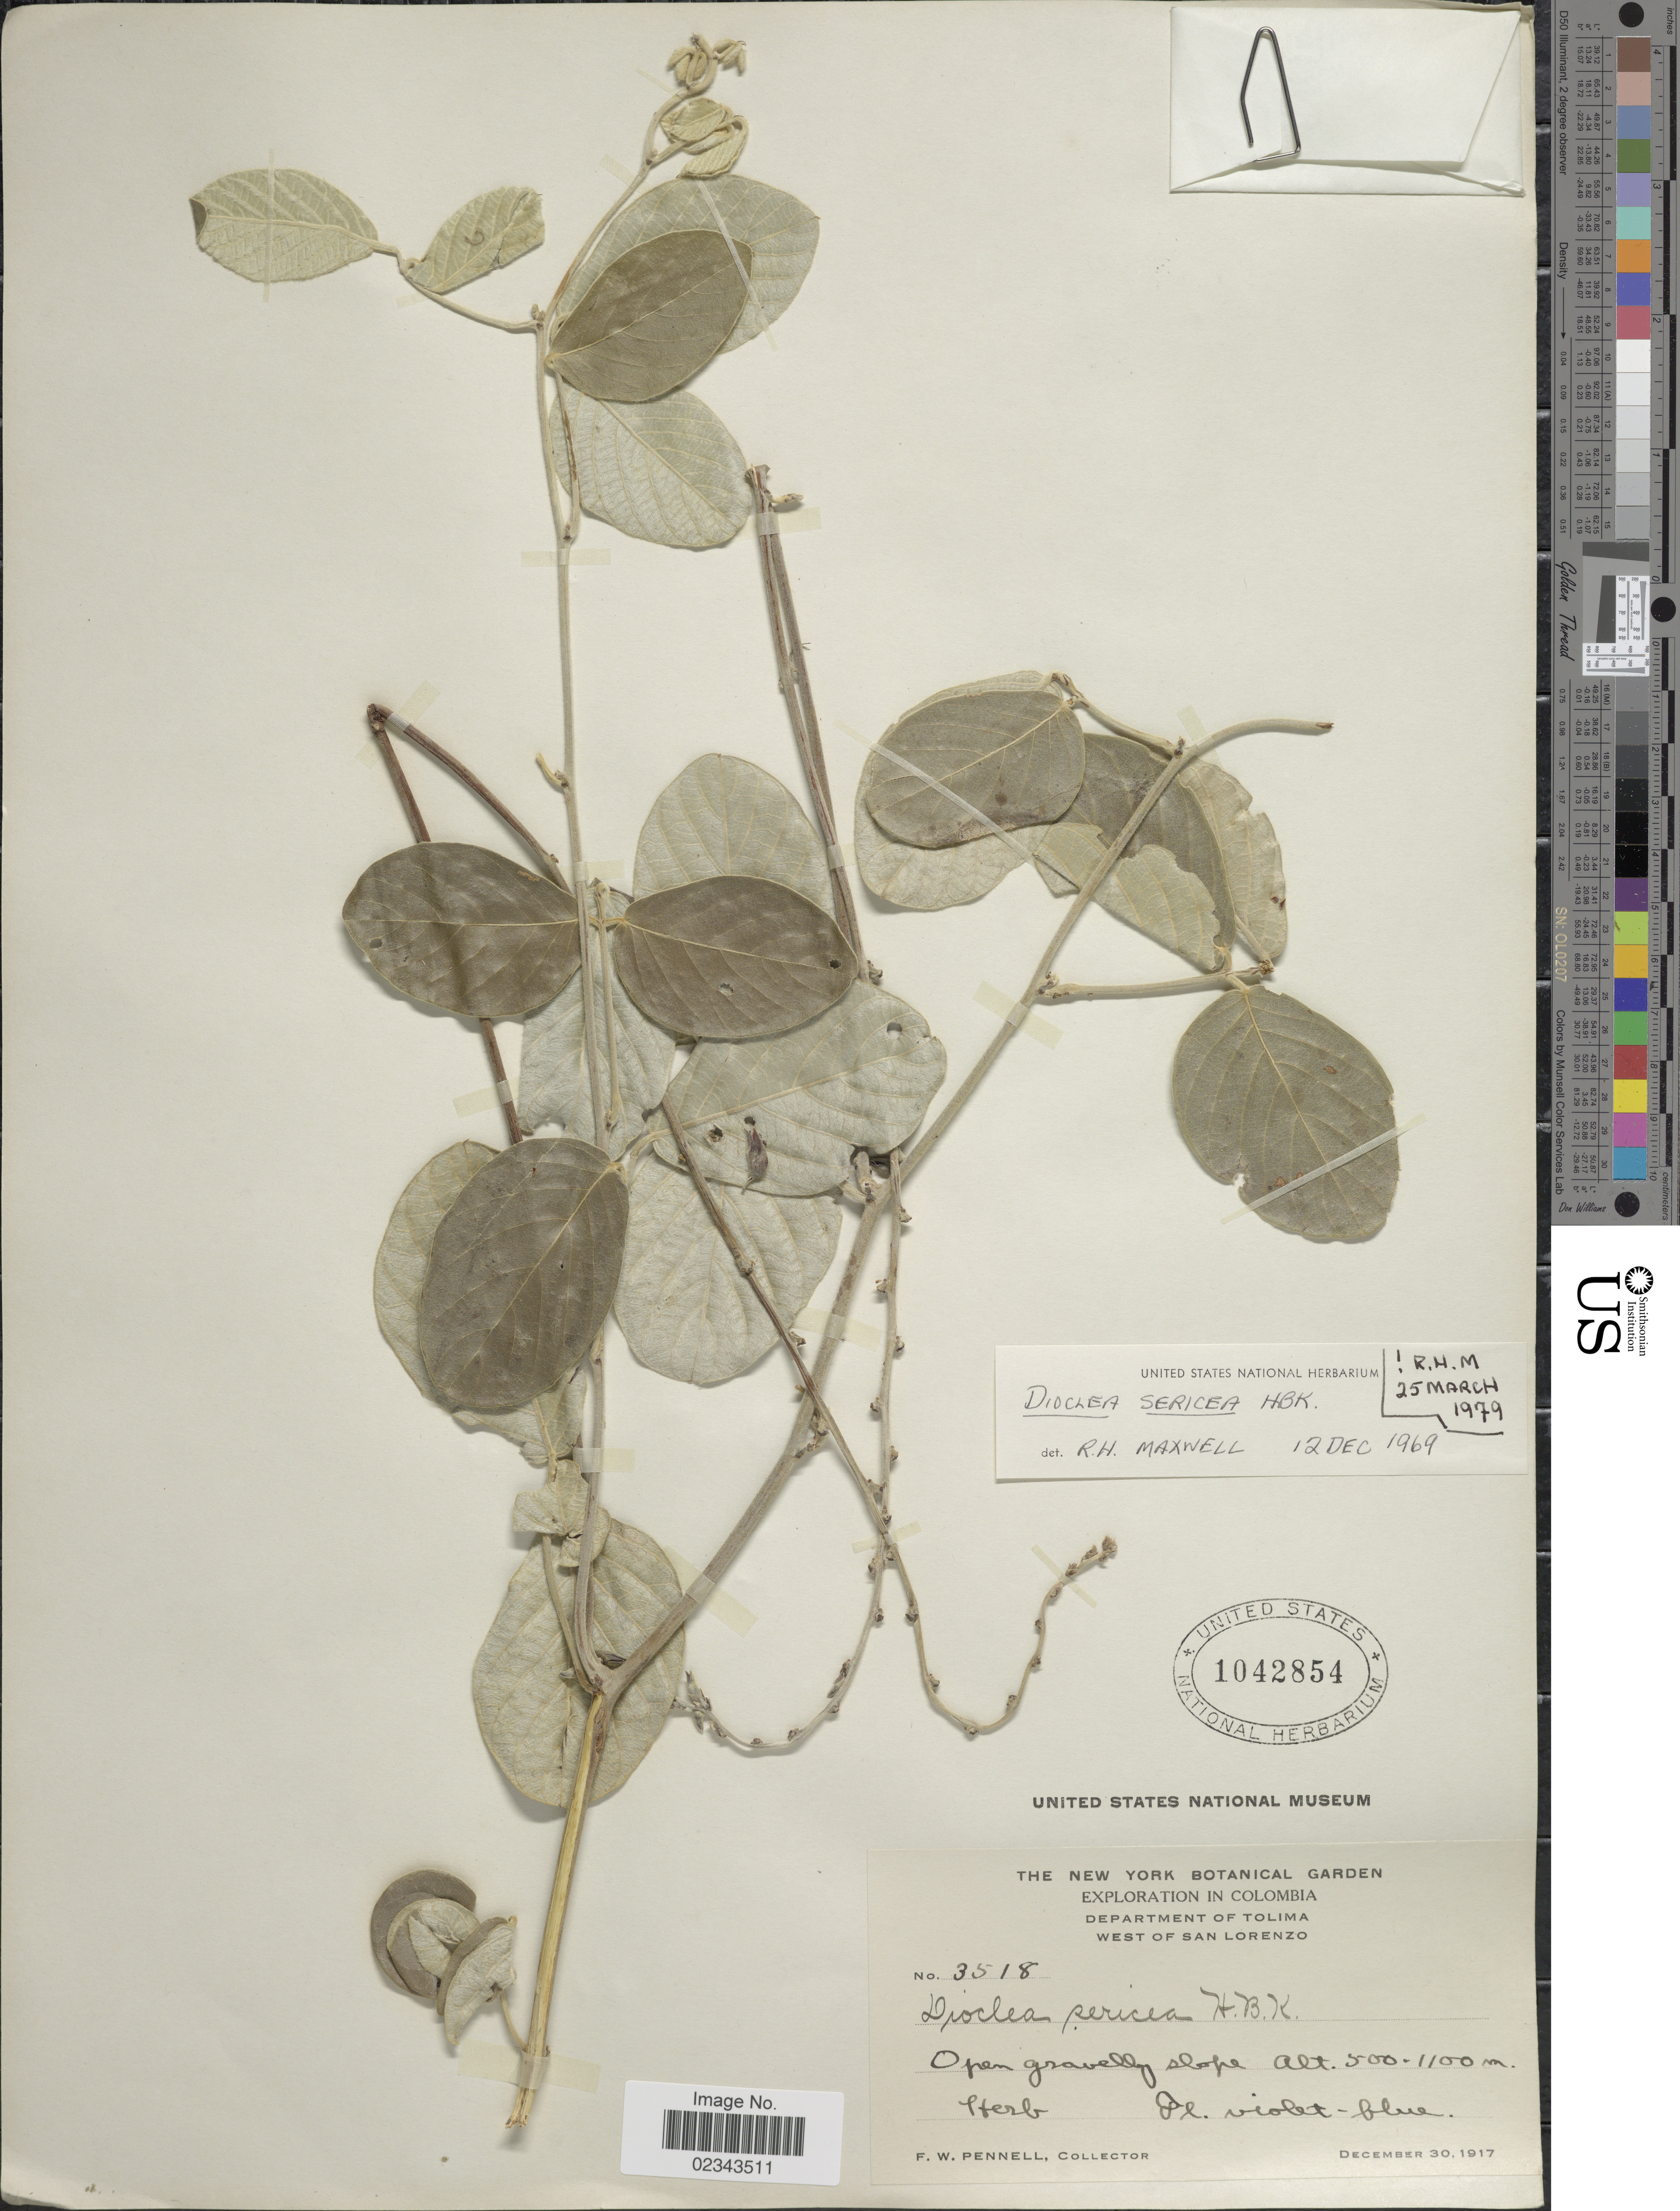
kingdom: Plantae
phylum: Tracheophyta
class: Magnoliopsida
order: Fabales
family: Fabaceae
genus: Dioclea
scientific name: Dioclea sericea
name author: Kunth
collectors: F. W. Pennell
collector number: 3518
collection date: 1917-12-30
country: Colombia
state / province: Tolima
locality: West of San Lorenzo, open gravelly slope.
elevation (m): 500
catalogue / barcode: US 1042854